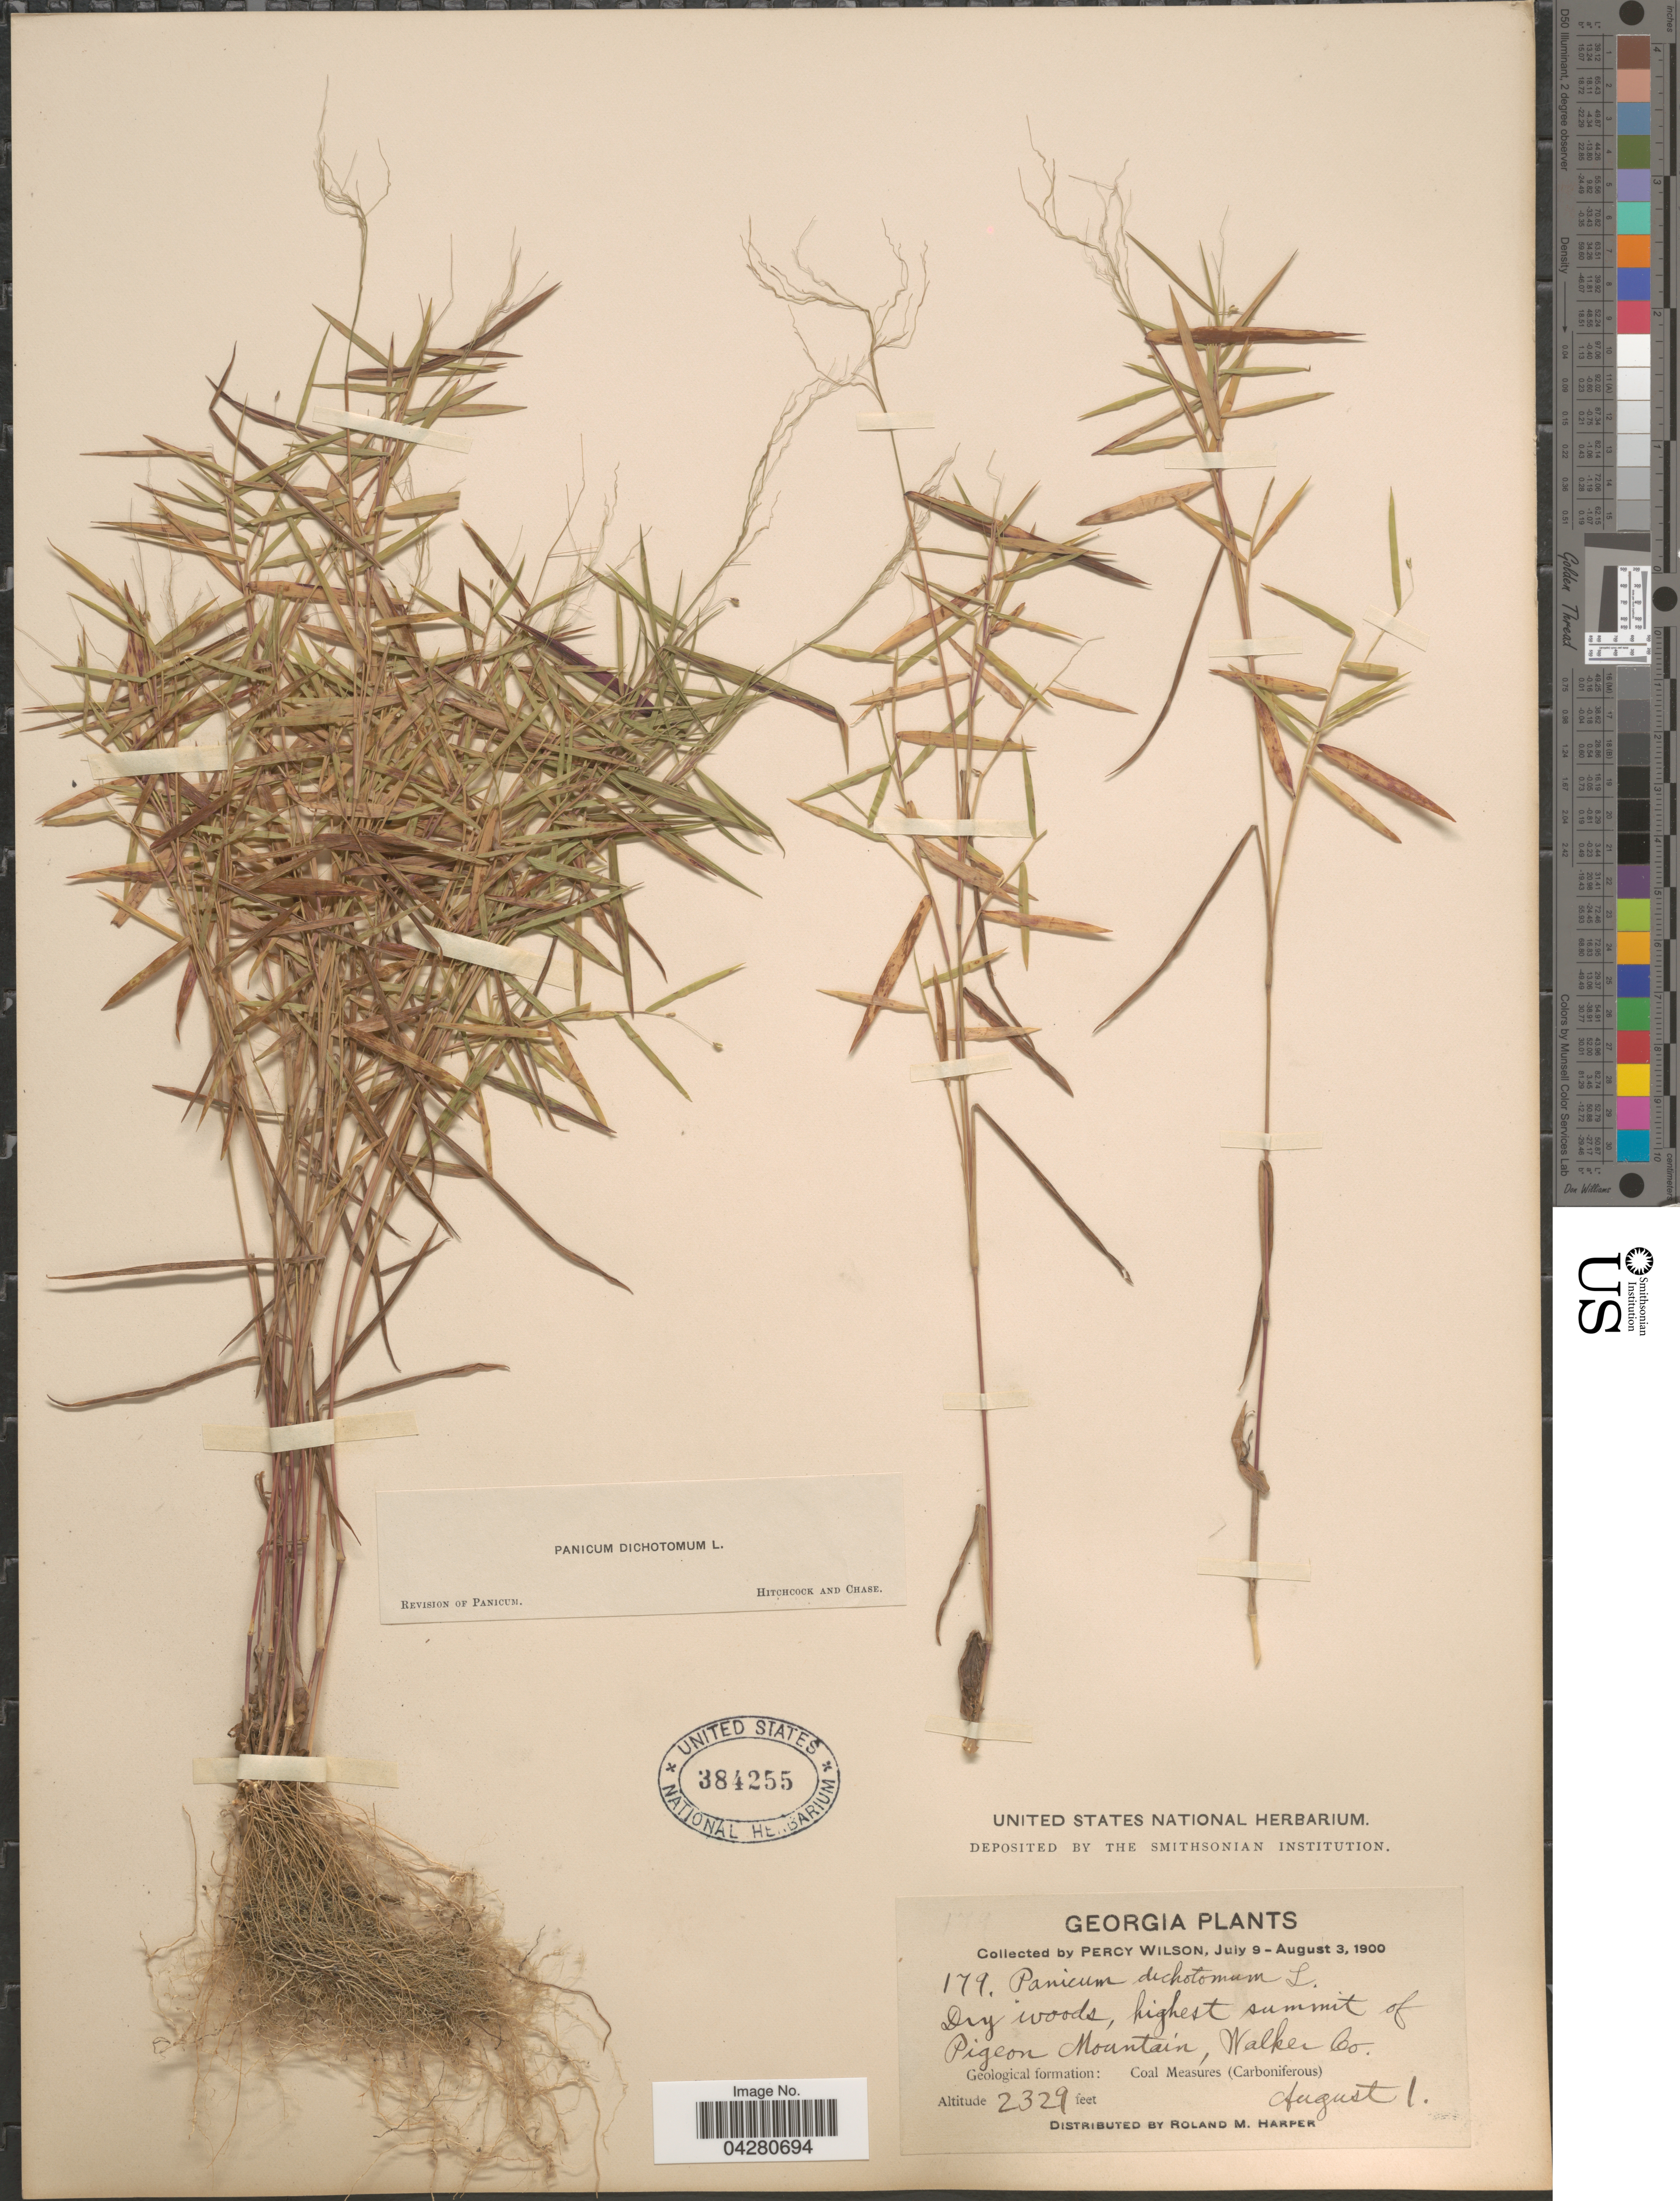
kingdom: Plantae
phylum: Tracheophyta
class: Liliopsida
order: Poales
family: Poaceae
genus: Dichanthelium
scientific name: Dichanthelium dichotomum var. dichotomum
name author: (L.) Gould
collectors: P. Wilson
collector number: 179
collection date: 1900-08-01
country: United States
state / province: Georgia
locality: Highest summit of Pigeon Mountain, Walker Co. Geological formation: Coal Measures (Carboniferous).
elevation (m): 710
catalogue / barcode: US 384255